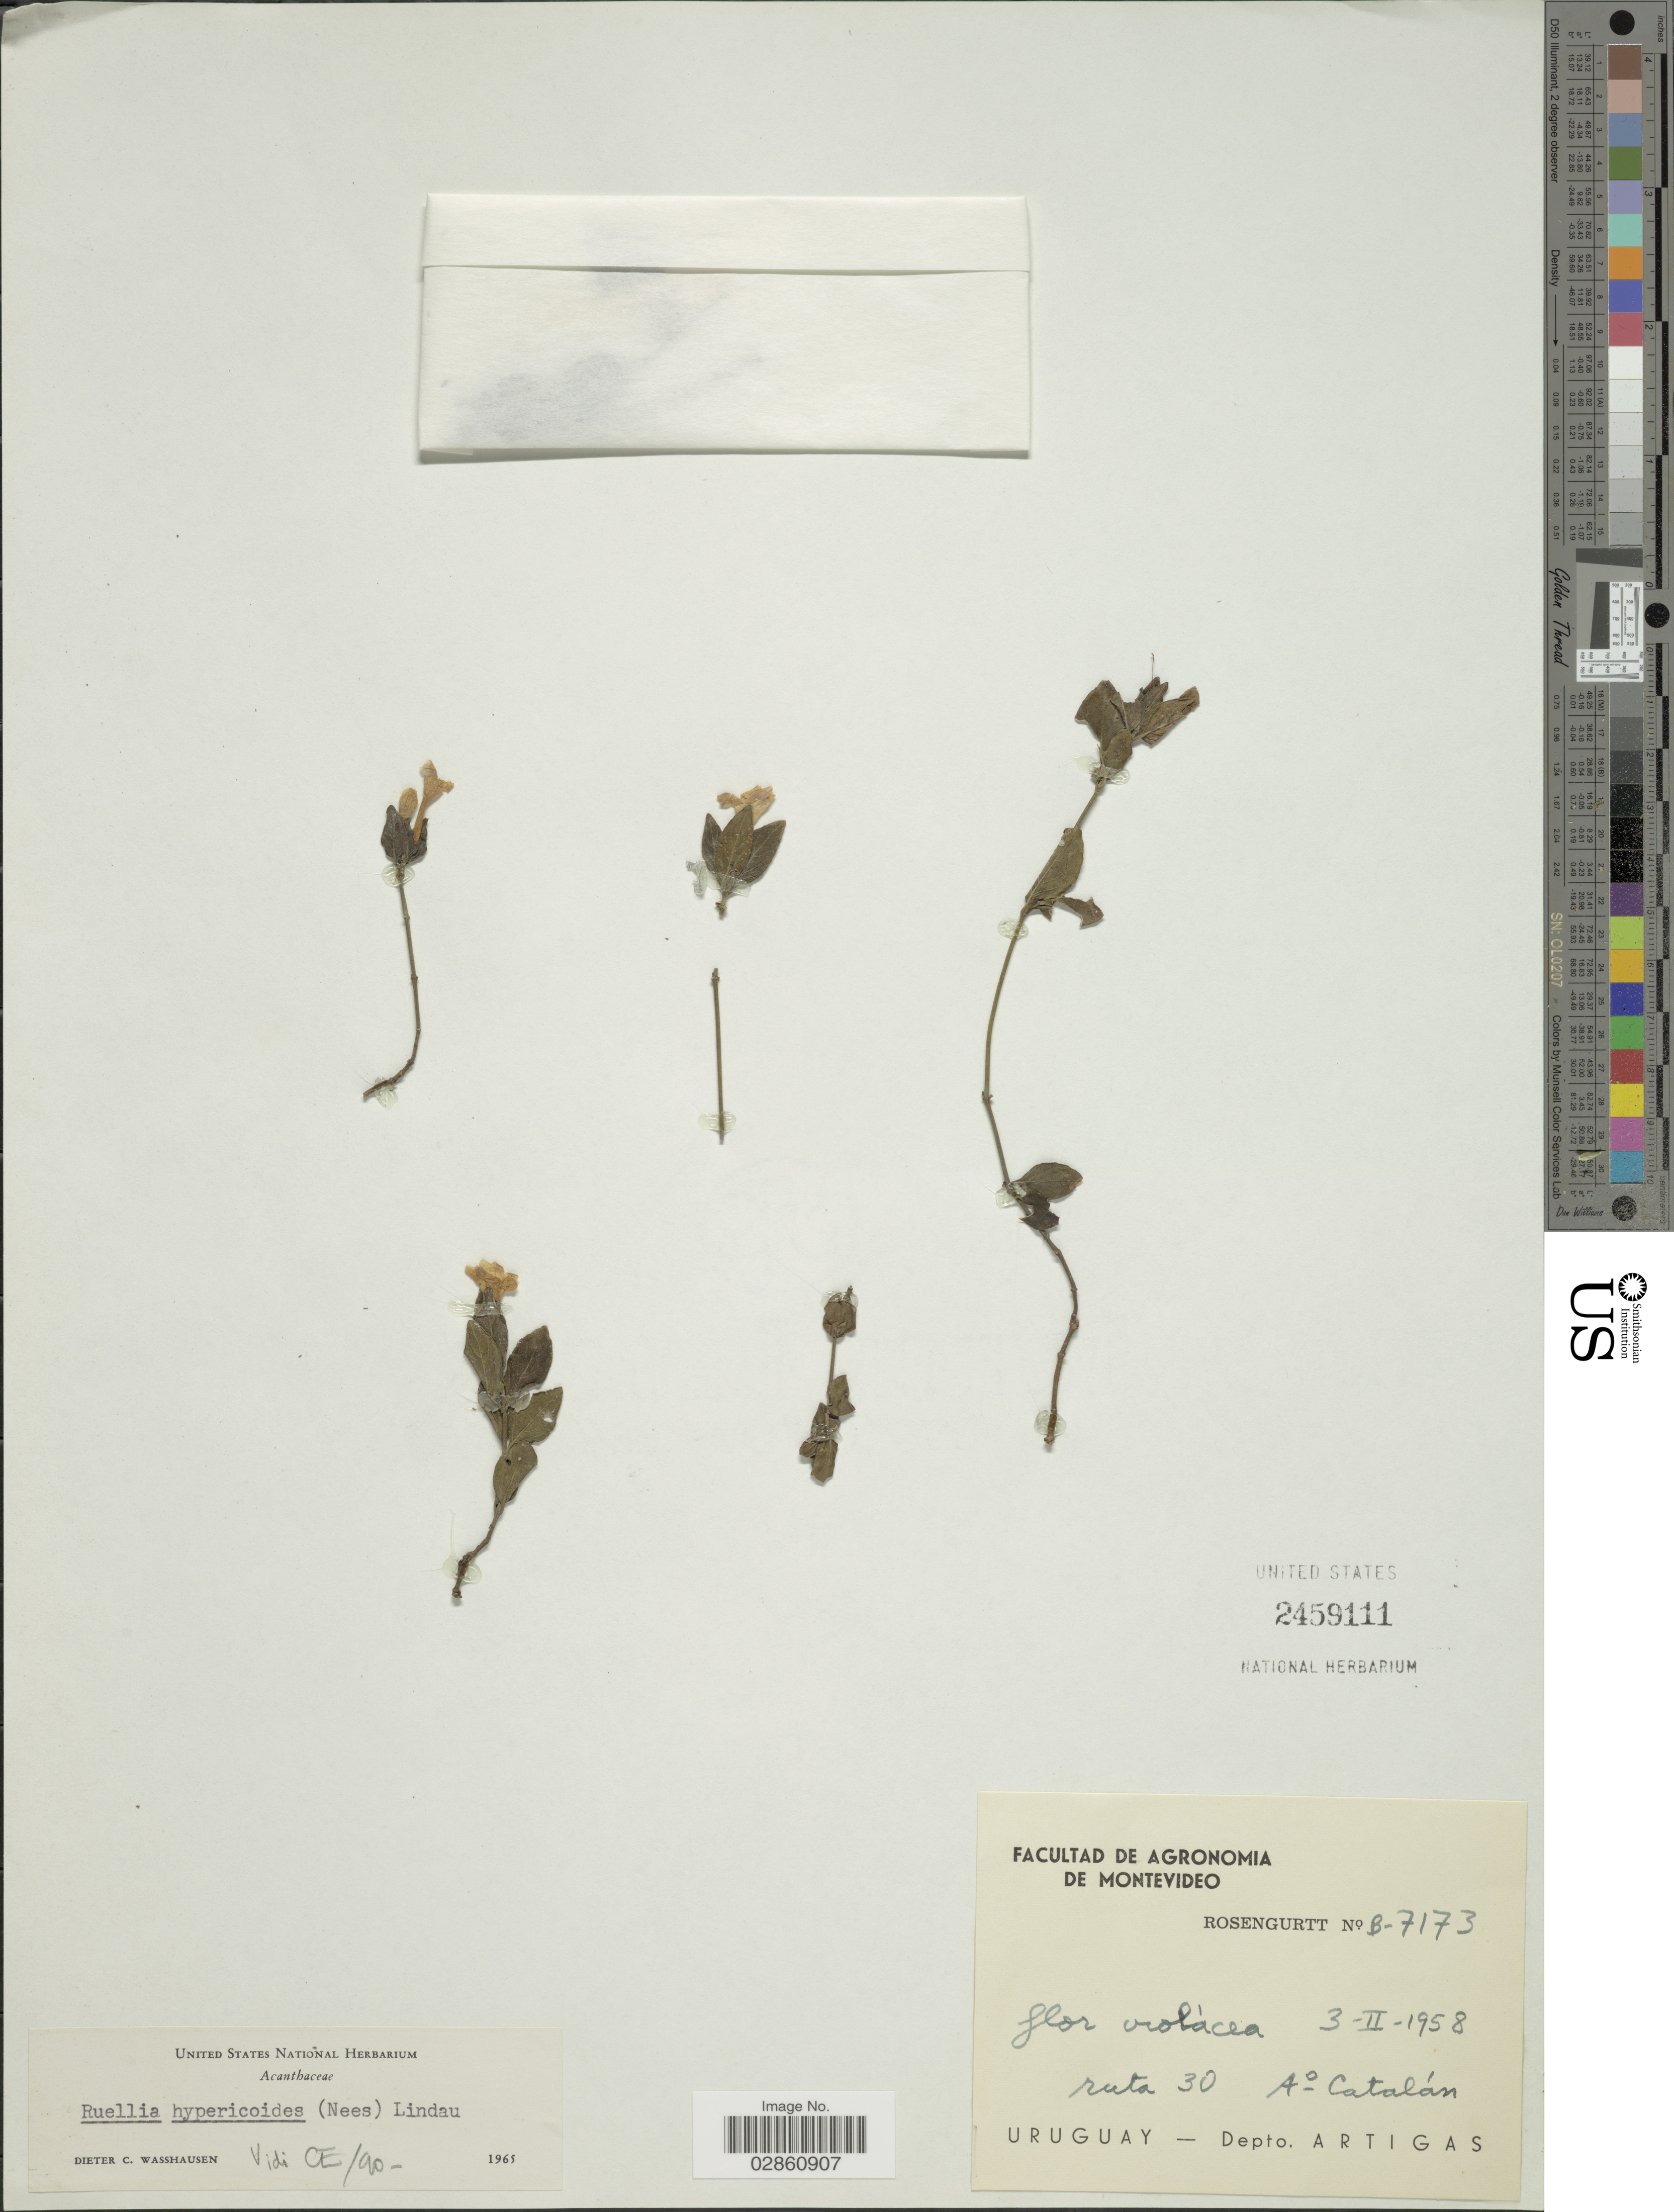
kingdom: Plantae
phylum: Tracheophyta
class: Magnoliopsida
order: Lamiales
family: Acanthaceae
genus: Ruellia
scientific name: Ruellia hypericoides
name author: (Nees) Lindau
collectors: Rosengurtt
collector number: B-7173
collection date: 1958-02-03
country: Uruguay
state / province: Artigas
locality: Ruta 30 A° Catalán. Depto. Artigas.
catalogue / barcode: US 2459111